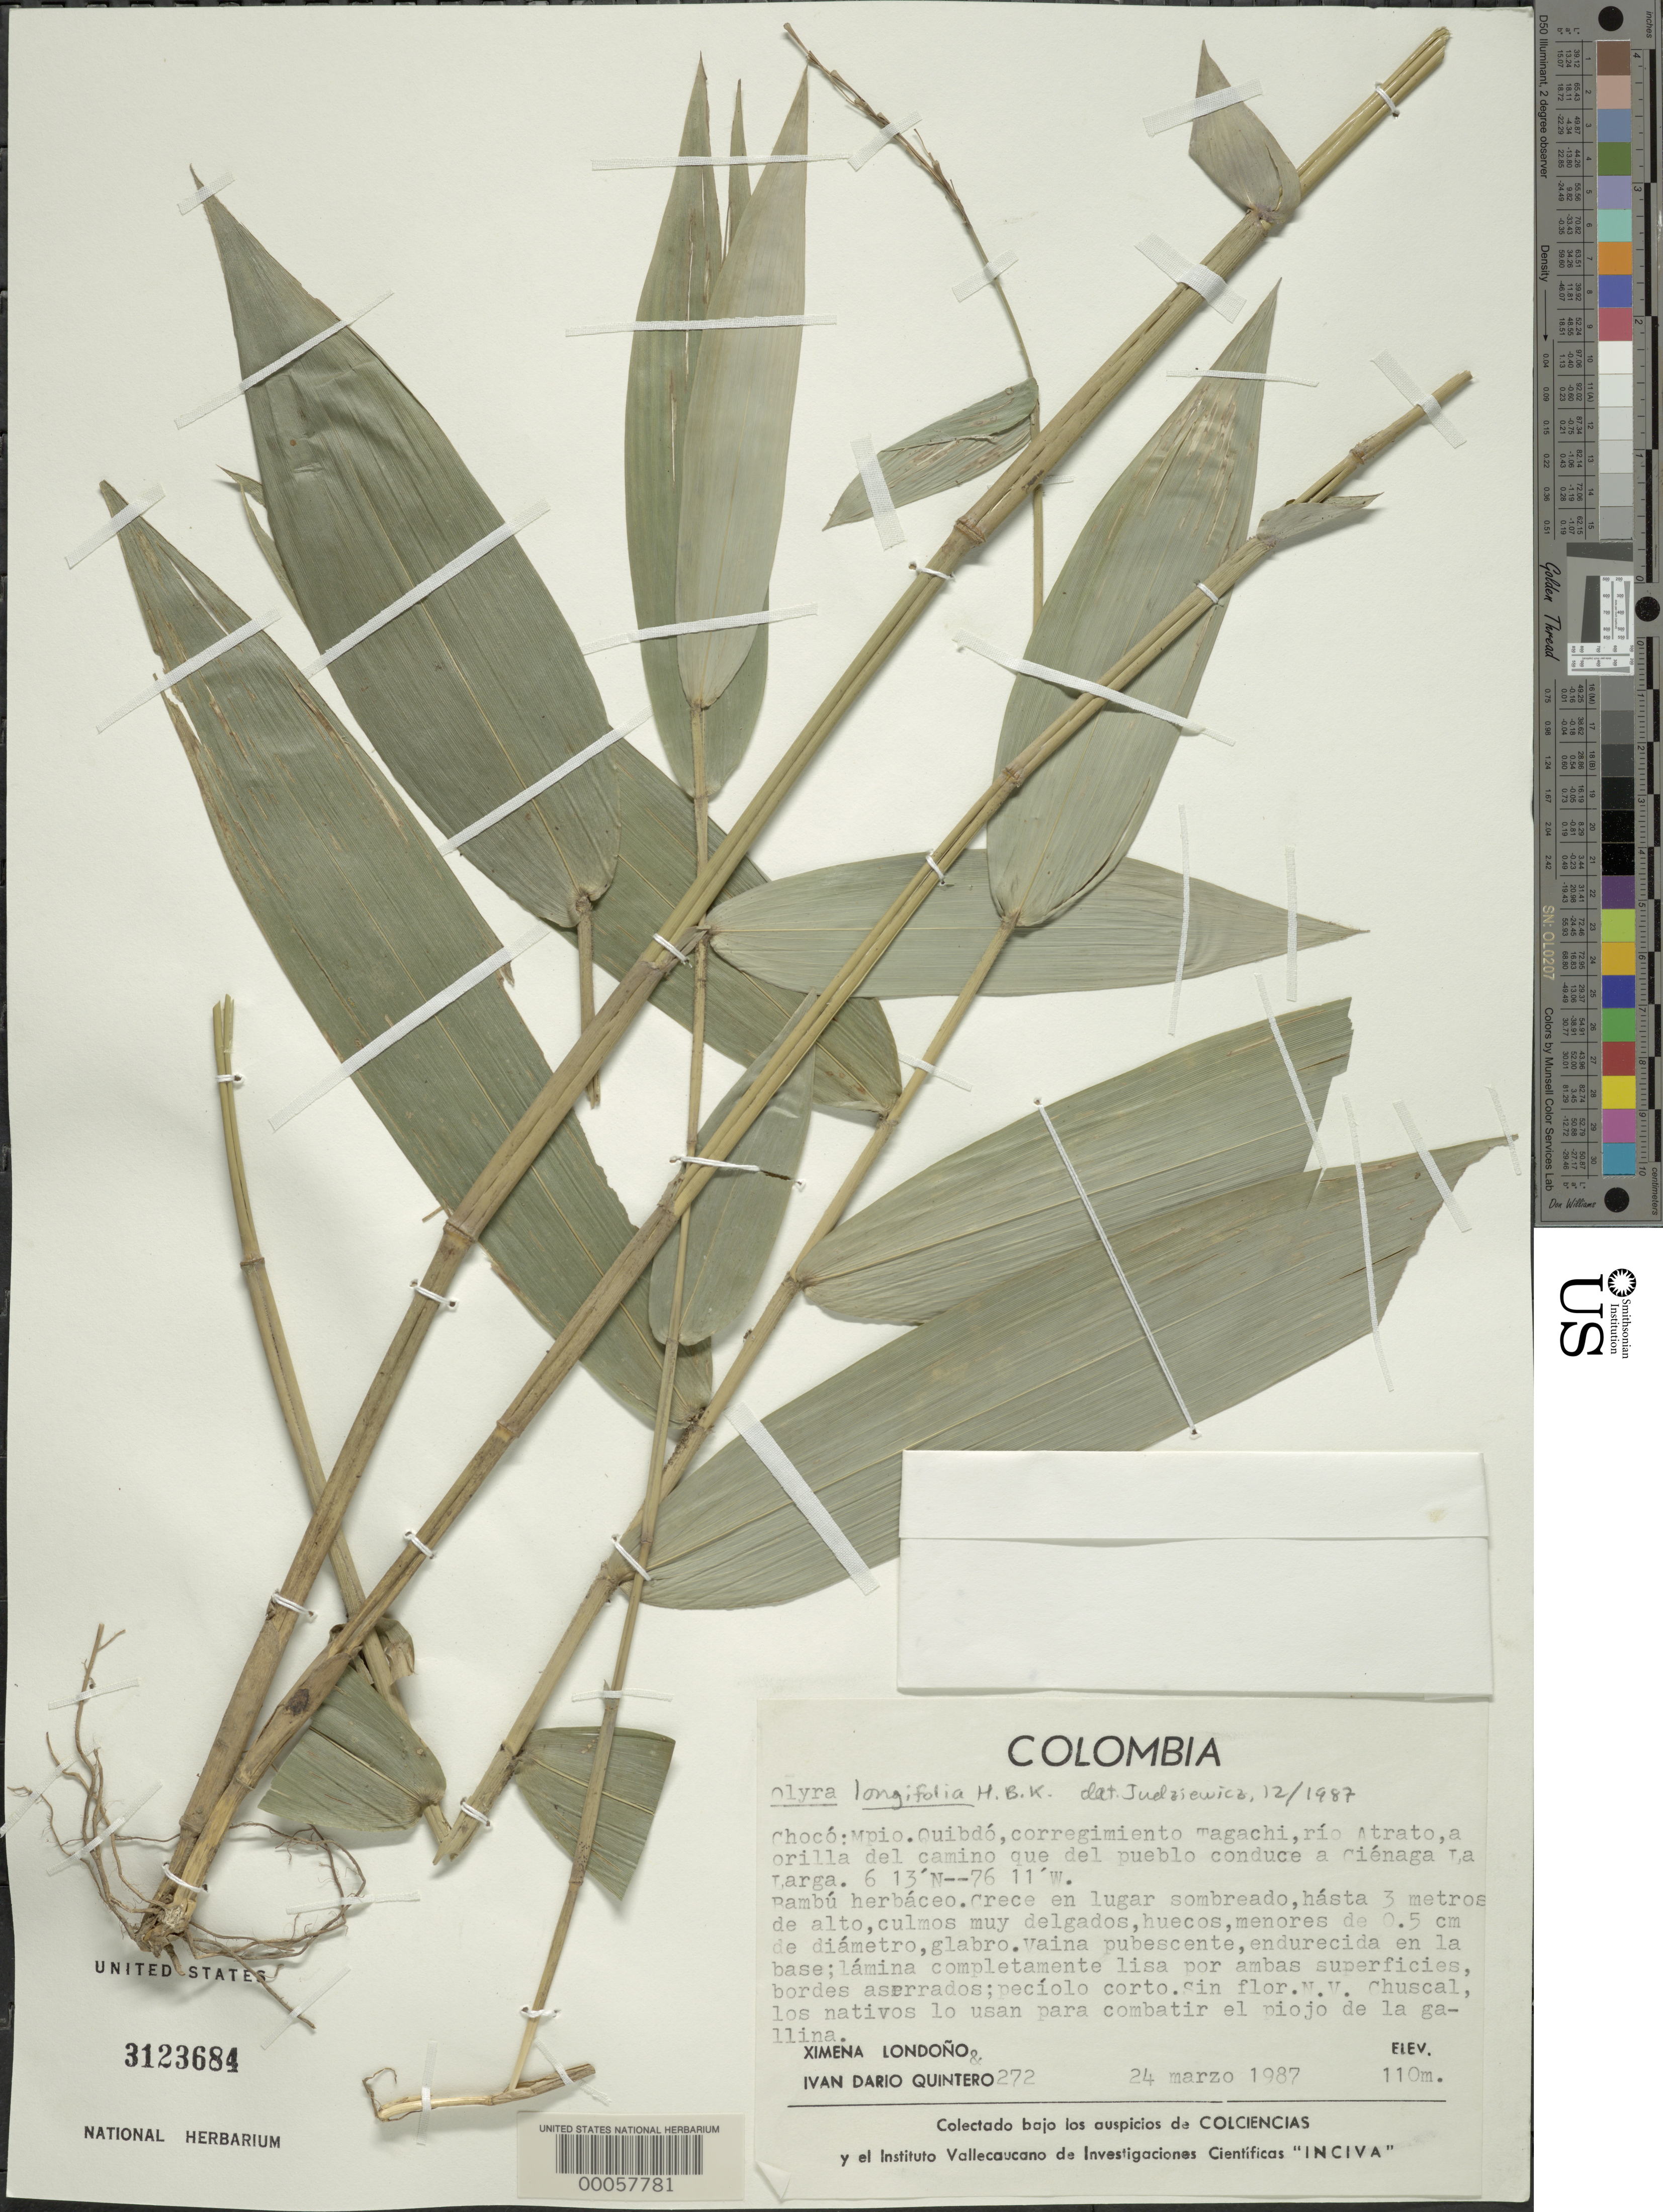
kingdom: Plantae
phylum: Tracheophyta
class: Liliopsida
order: Poales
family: Poaceae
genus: Olyra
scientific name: Olyra longifolia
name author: Kunth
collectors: X. Londoño & I. Quintero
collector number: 272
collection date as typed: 24 Mar 1987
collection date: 1987-03-24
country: Colombia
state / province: Chocó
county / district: Quibdó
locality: Mun. Quibdo, Rio Atrato, along the road to Cienaga la Larga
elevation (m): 110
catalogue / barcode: US 3123684